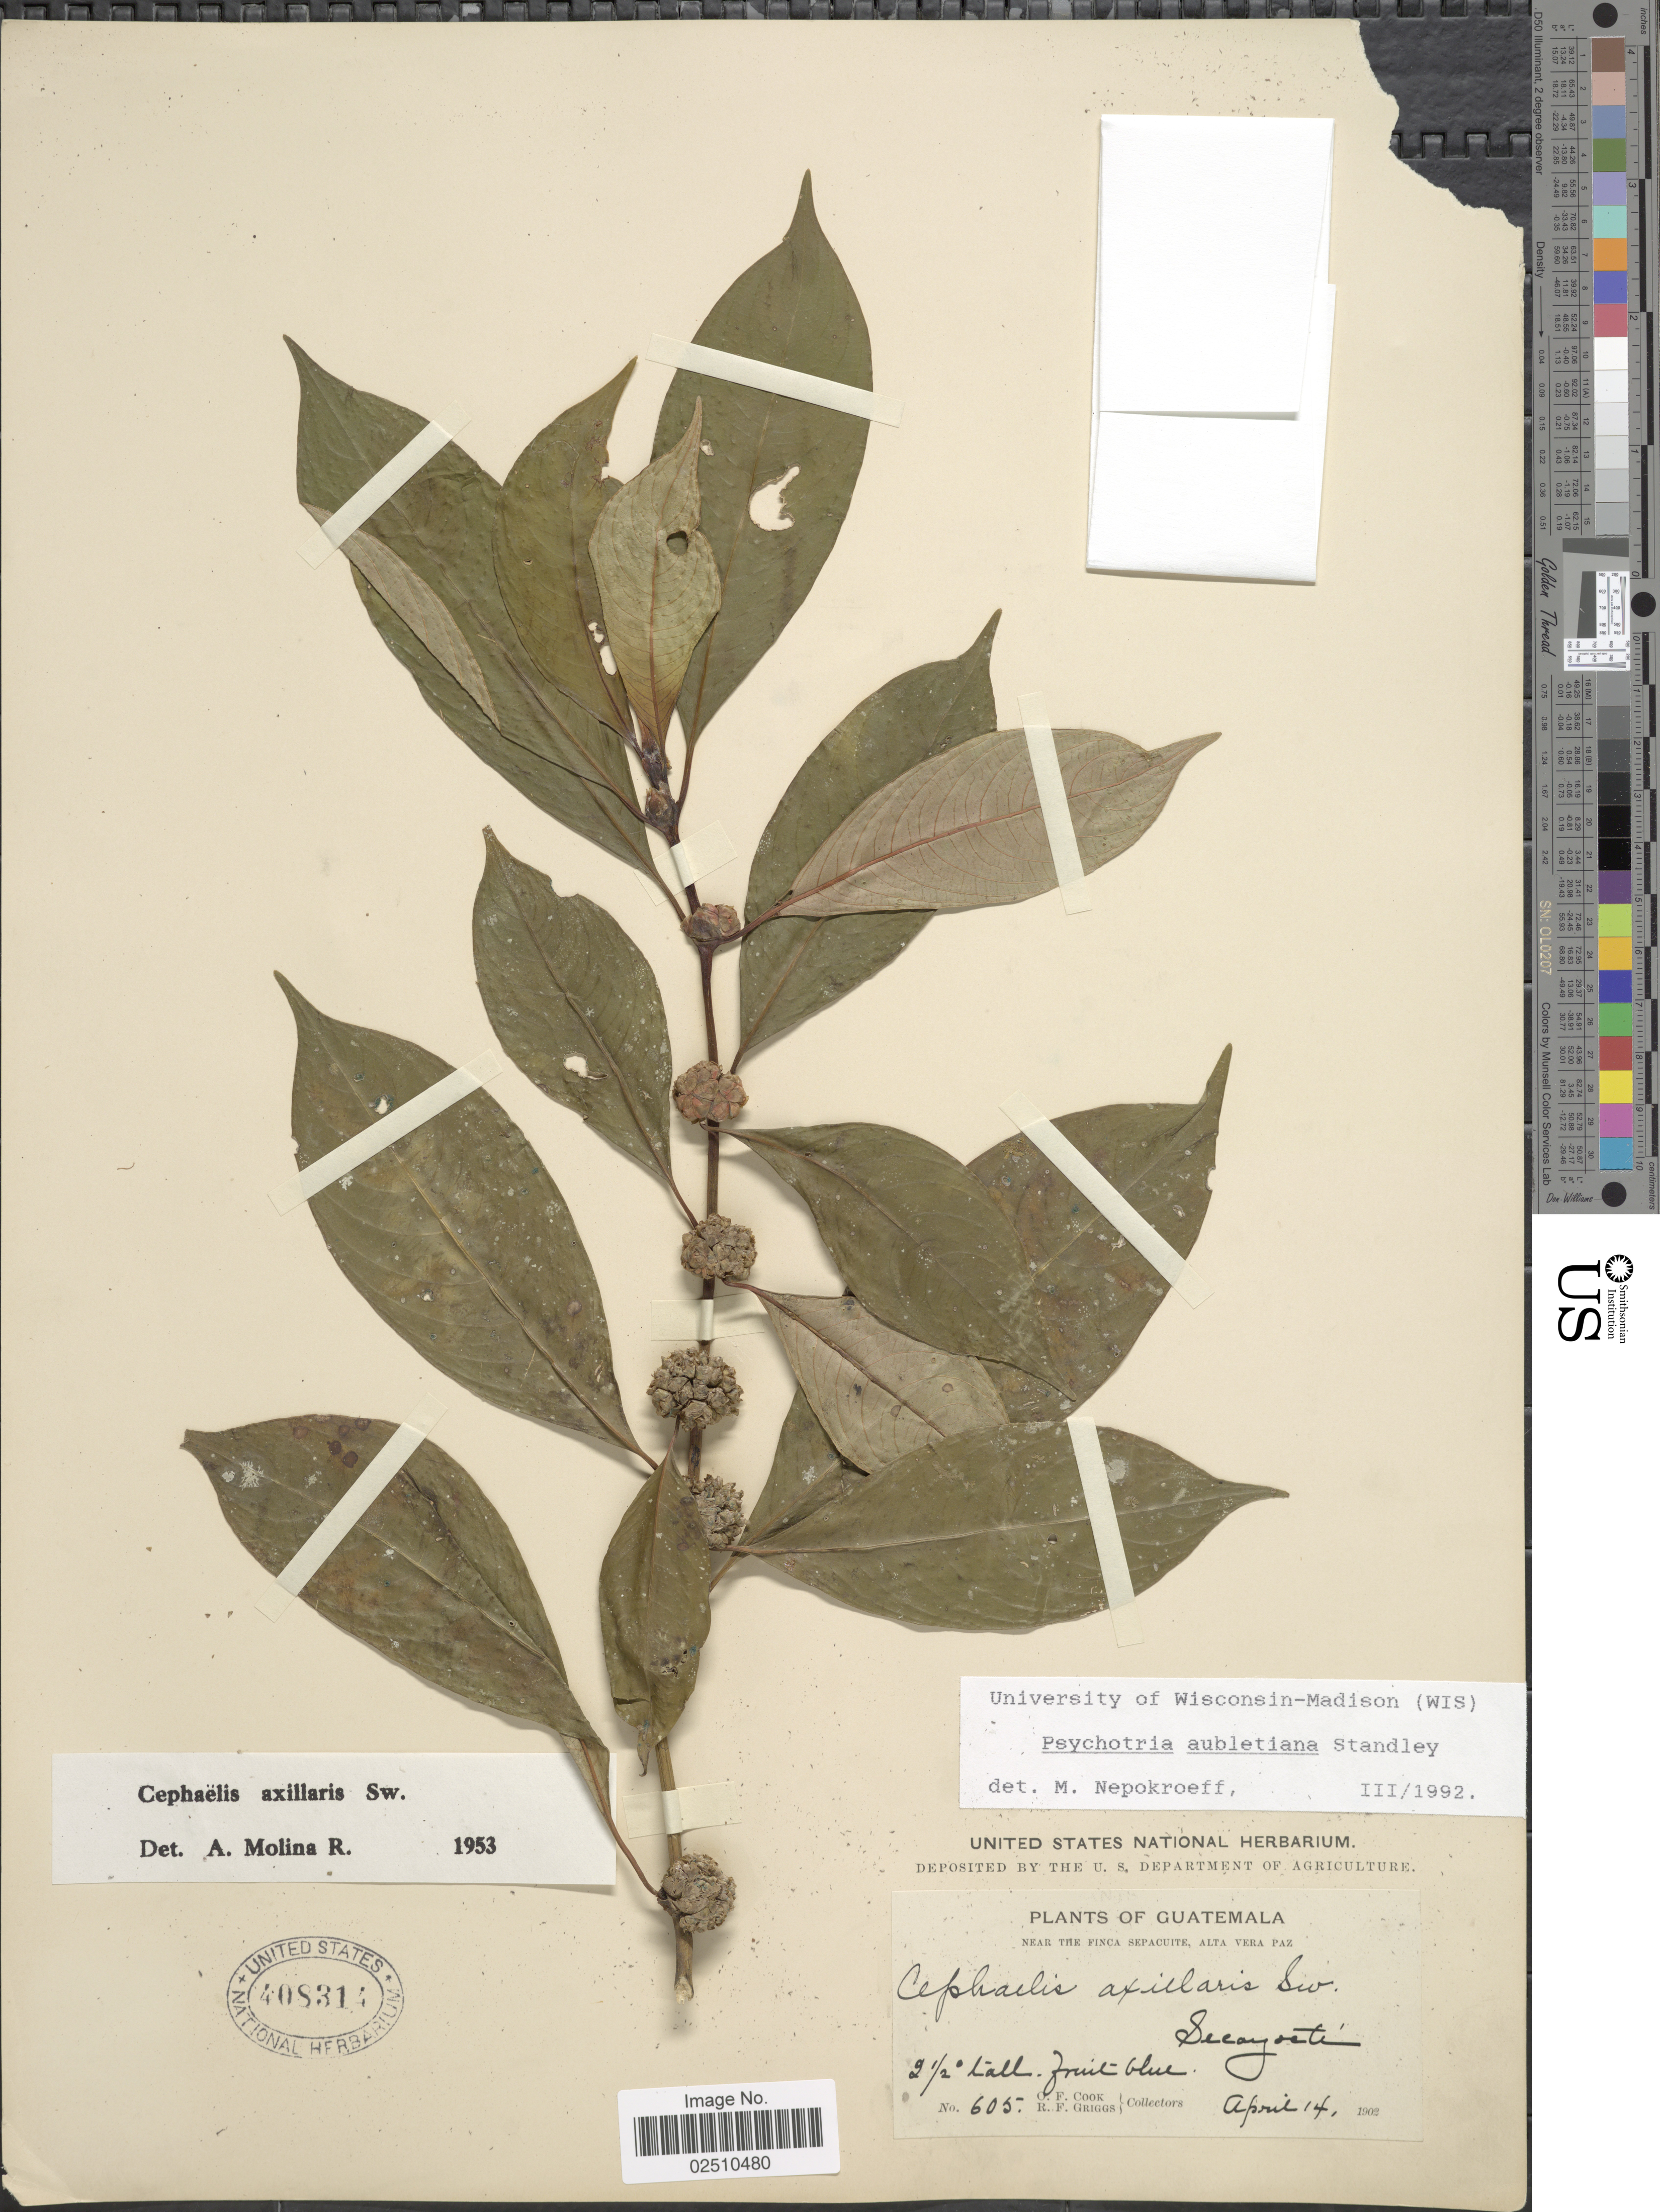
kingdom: Plantae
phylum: Tracheophyta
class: Magnoliopsida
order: Gentianales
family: Rubiaceae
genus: Psychotria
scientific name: Psychotria aubletiana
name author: Steyerm.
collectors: O. F. Cook & R. F. Griggs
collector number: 605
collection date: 1902-04-14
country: Guatemala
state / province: Alta Verapaz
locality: Near the Finca Sepacuite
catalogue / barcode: US 408314